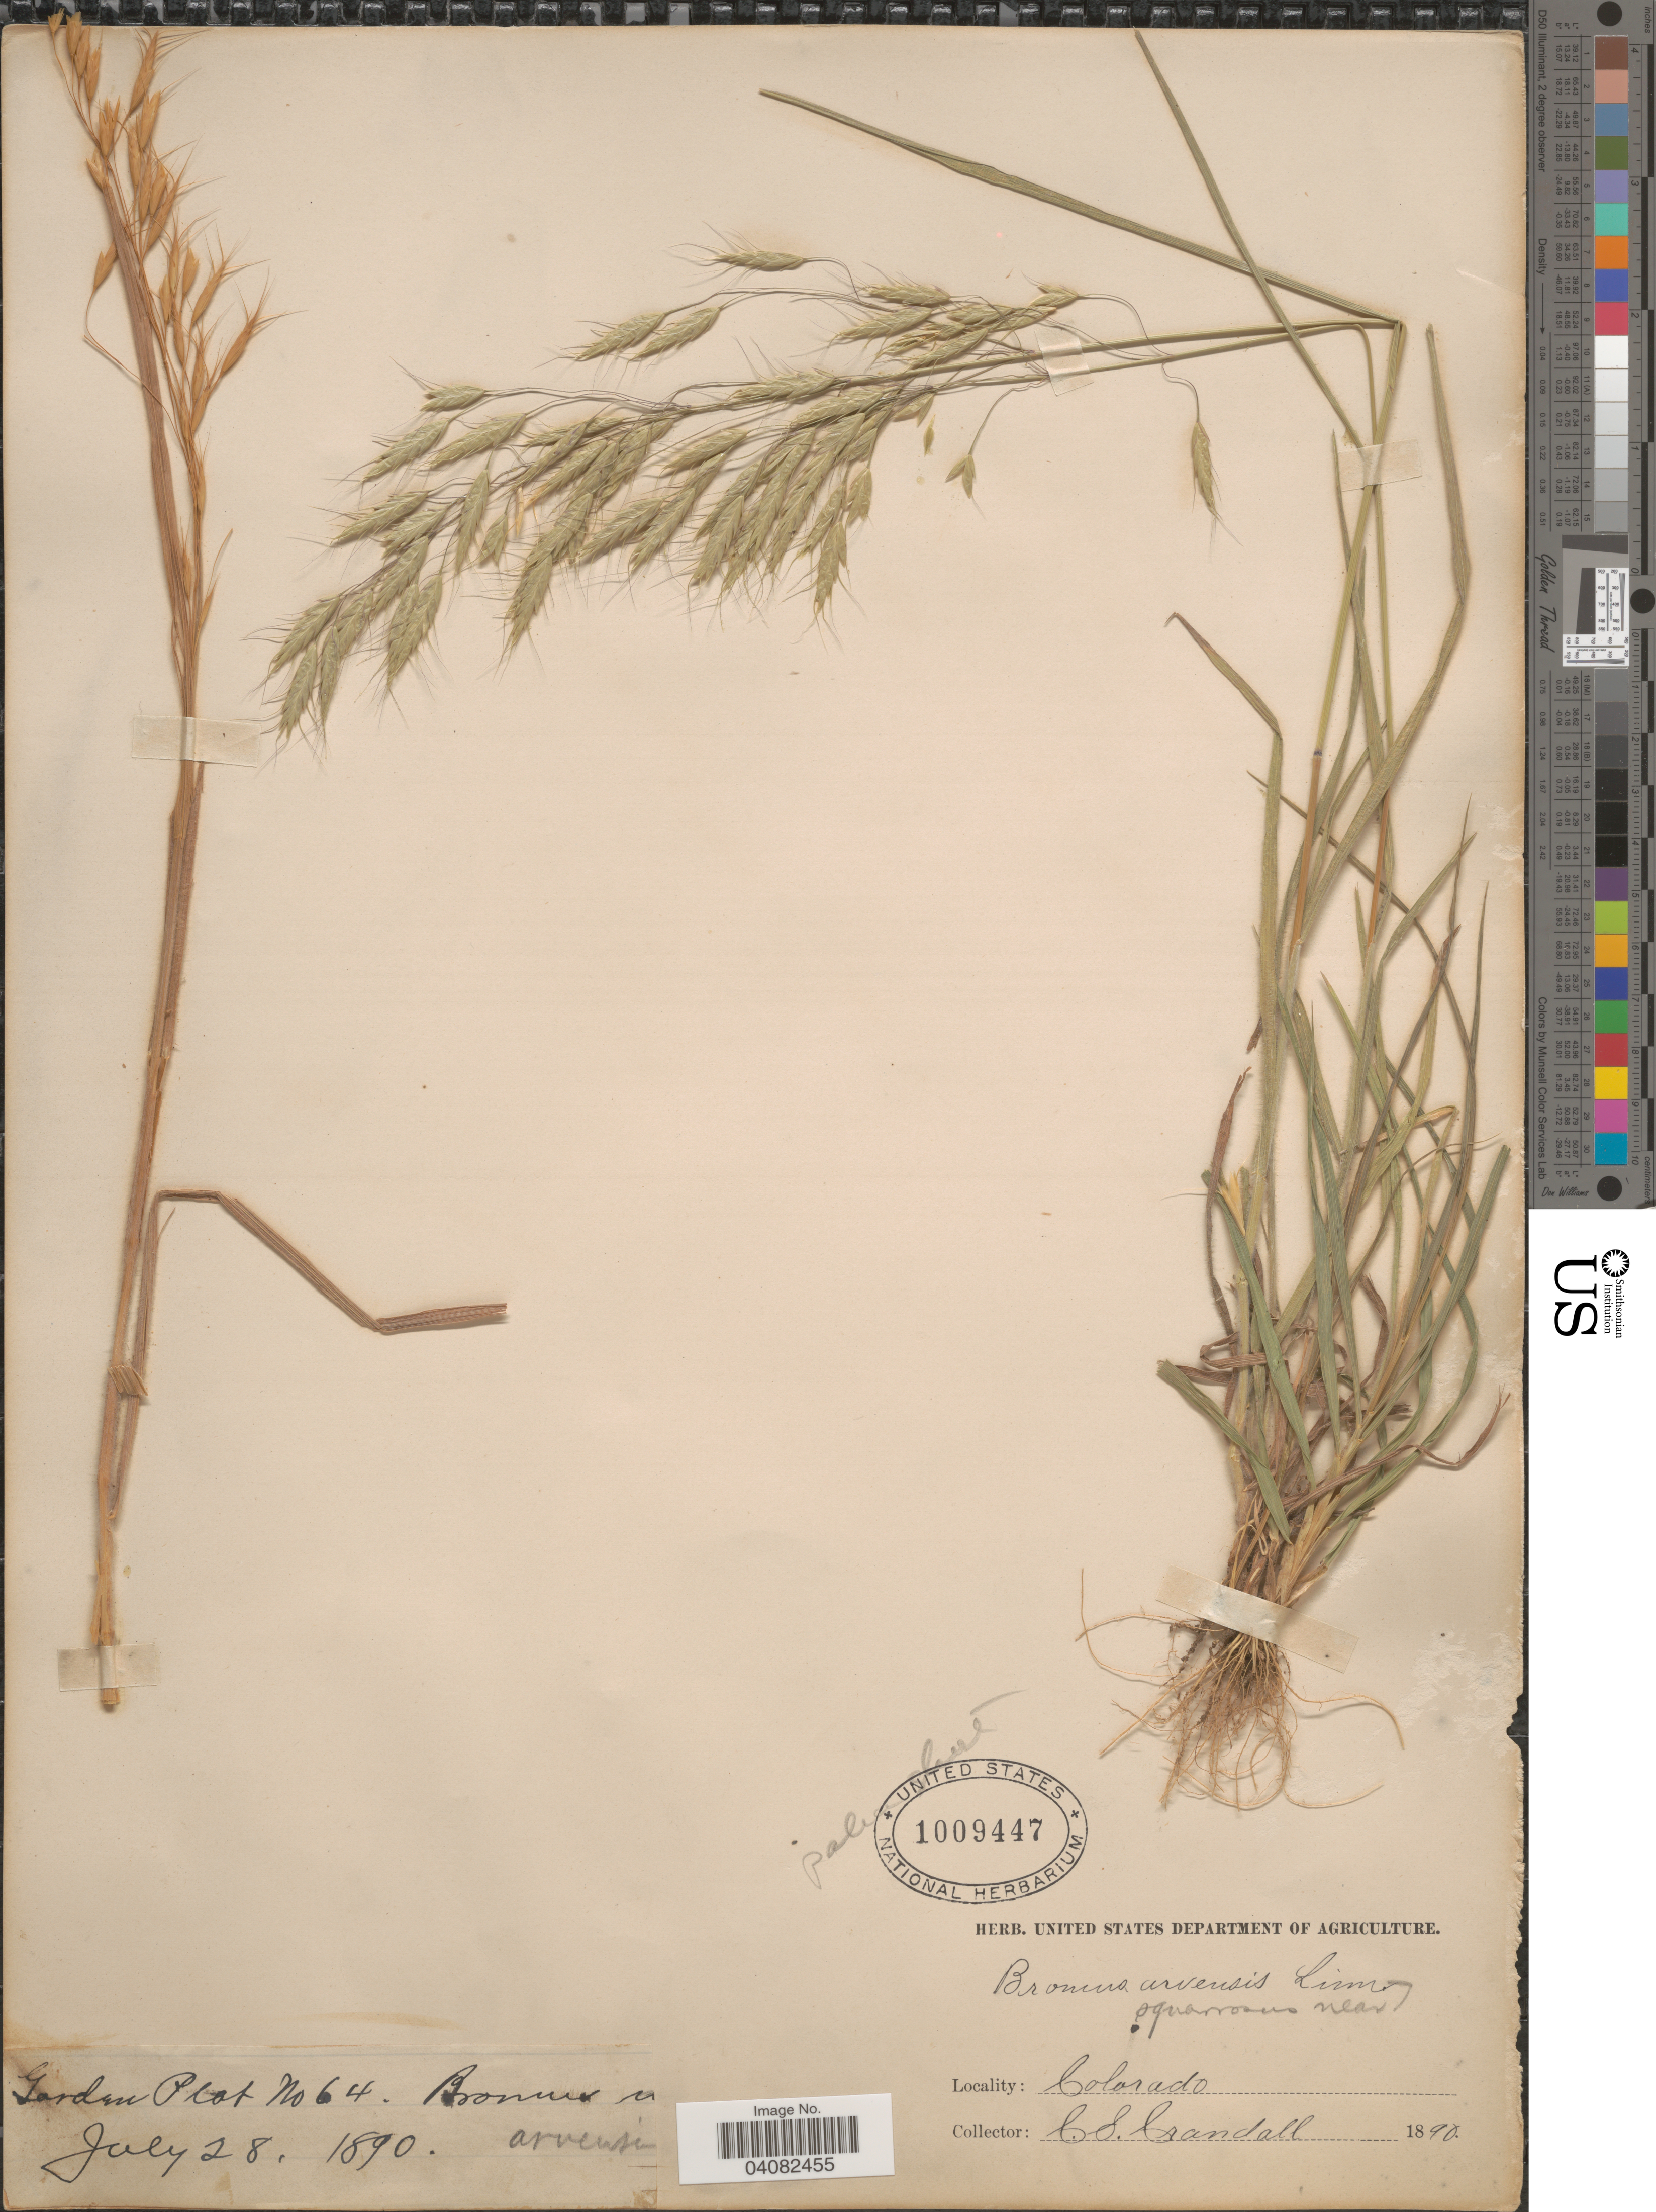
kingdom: Plantae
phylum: Tracheophyta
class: Liliopsida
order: Poales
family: Poaceae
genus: Bromus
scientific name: Bromus japonicus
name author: Houtt.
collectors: C. Crandall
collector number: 64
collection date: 1890-07-28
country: United States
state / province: Colorado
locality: Garden Plot.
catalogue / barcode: US 1009447